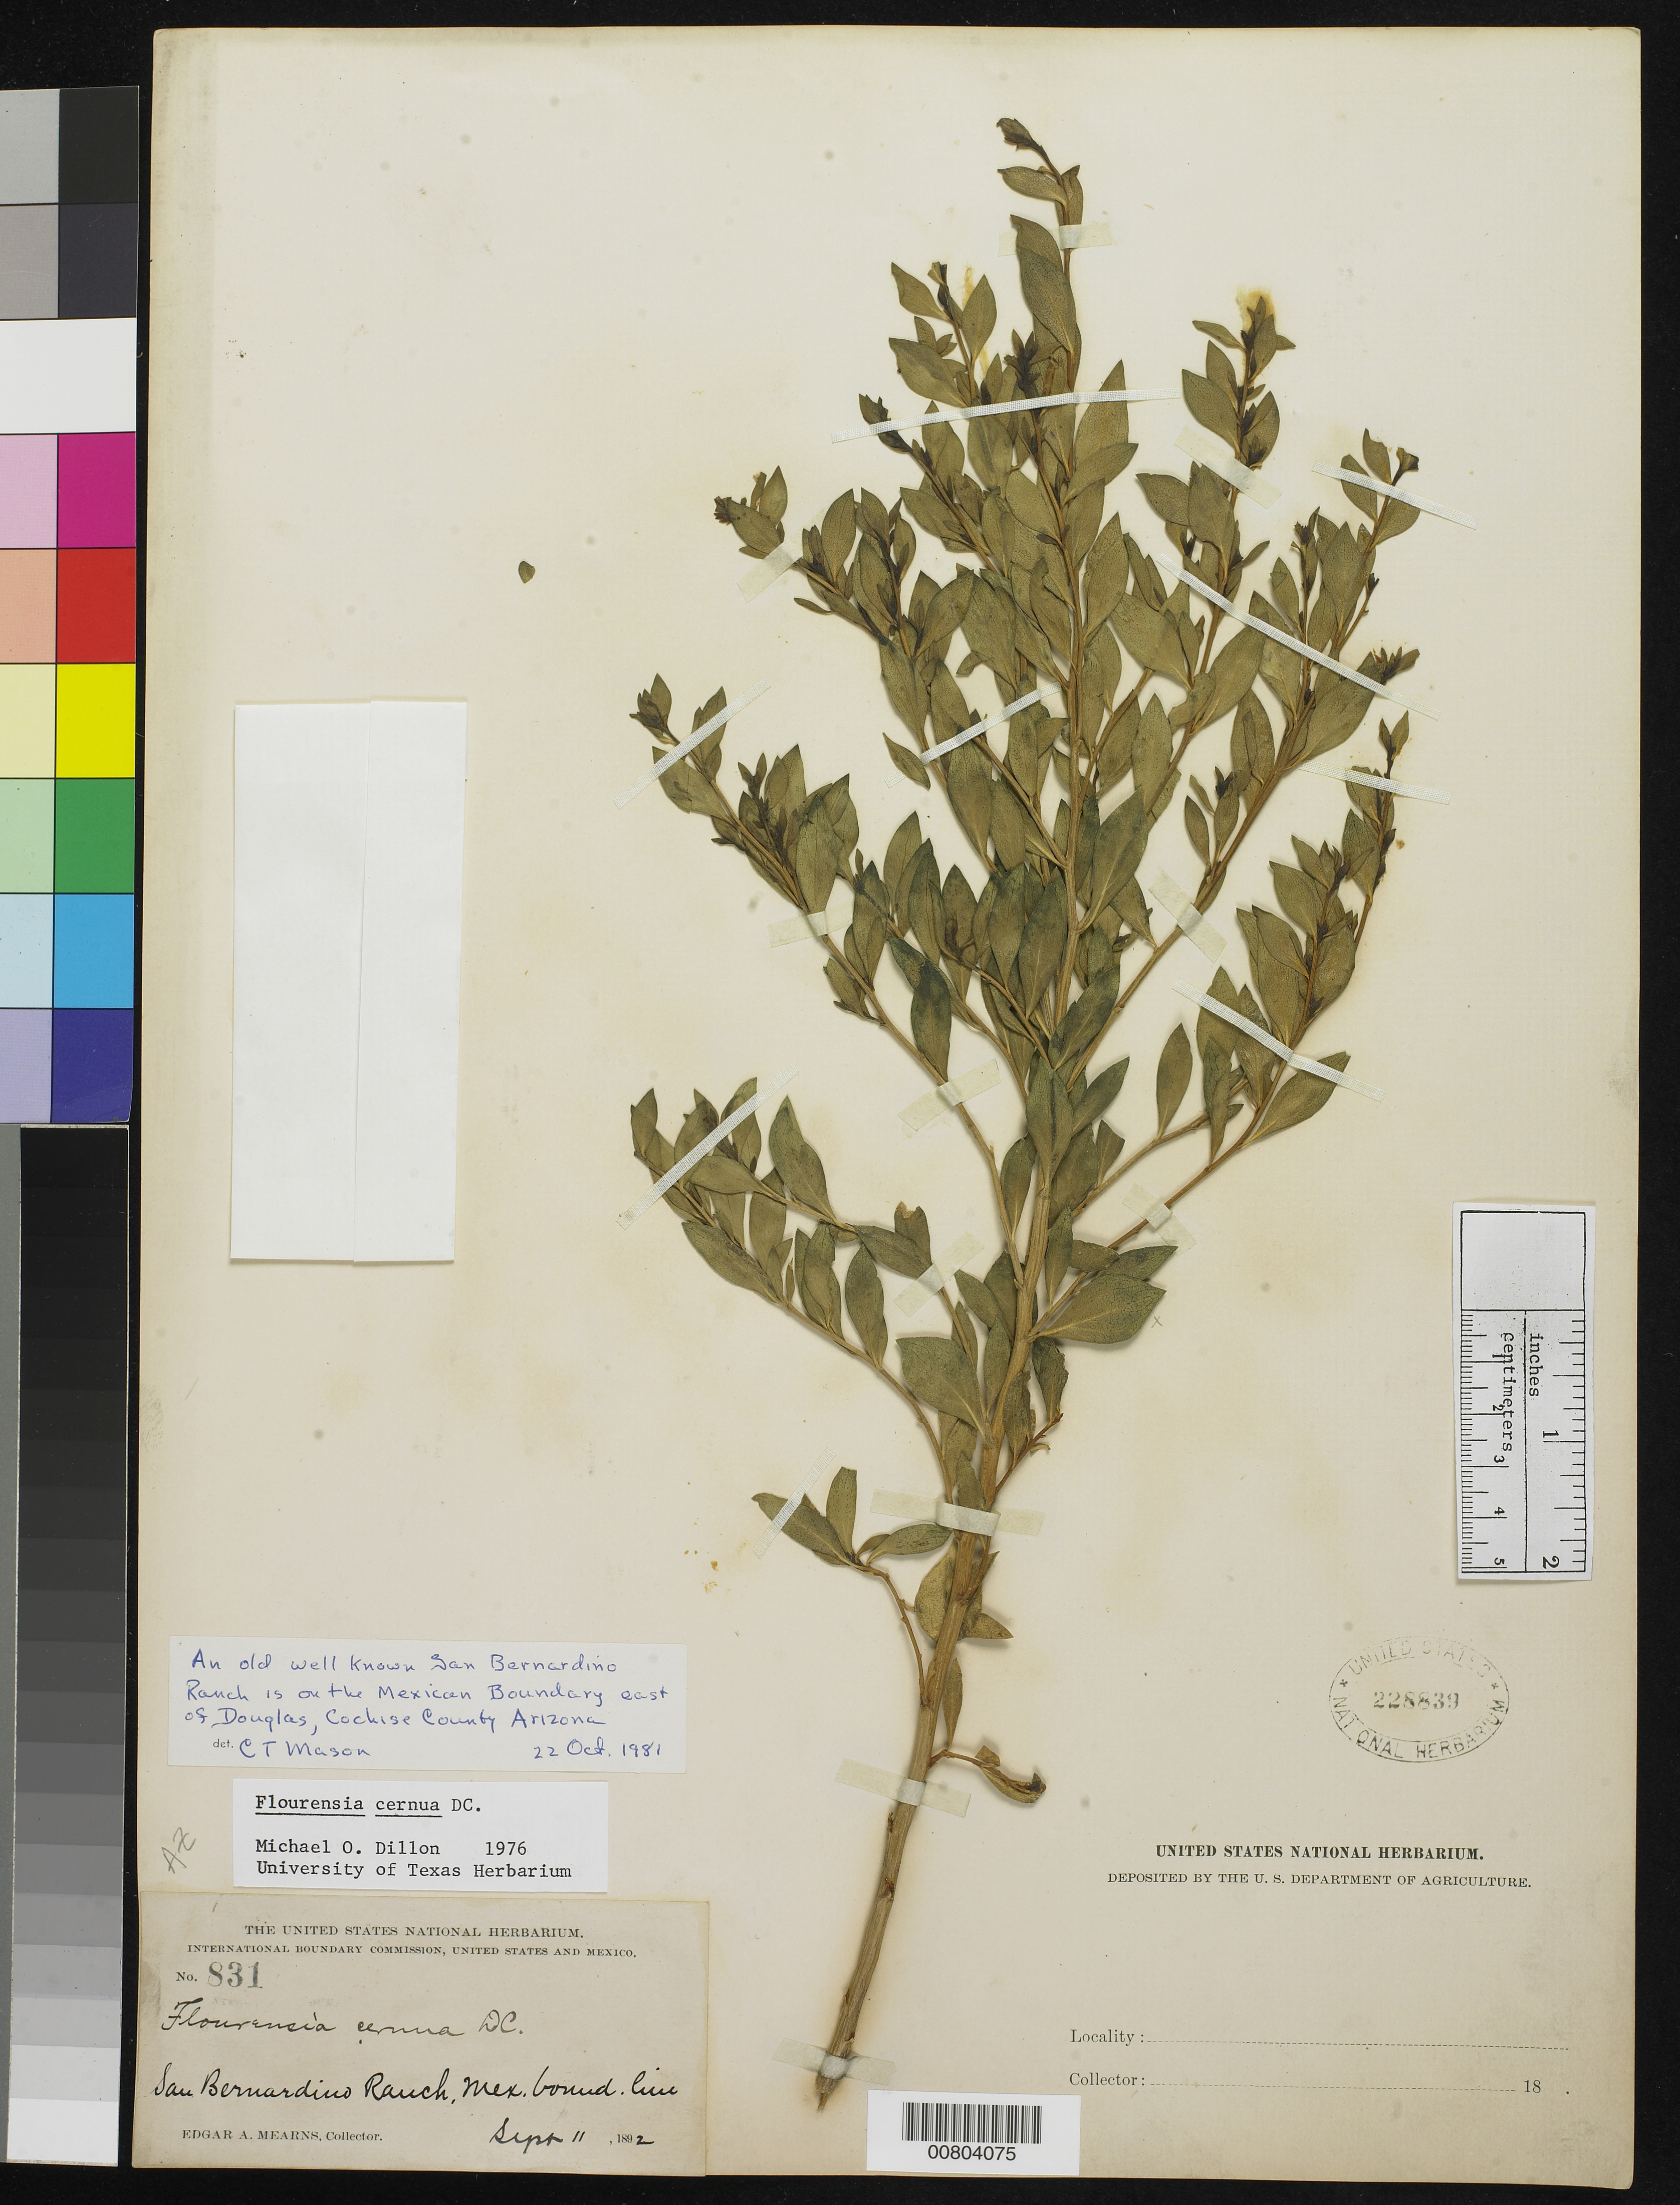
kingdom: Plantae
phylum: Tracheophyta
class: Magnoliopsida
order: Asterales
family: Asteraceae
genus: Flourensia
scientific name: Flourensia cernua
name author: DC.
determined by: Dillon, M. O.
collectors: E. A. Mearns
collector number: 831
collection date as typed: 11 Sep 1892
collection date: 1892-09-11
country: United States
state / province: Arizona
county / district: Cochise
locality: San Bernardino Ranch, on the Mexican Boundary Line E of Douglas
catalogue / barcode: US 228839